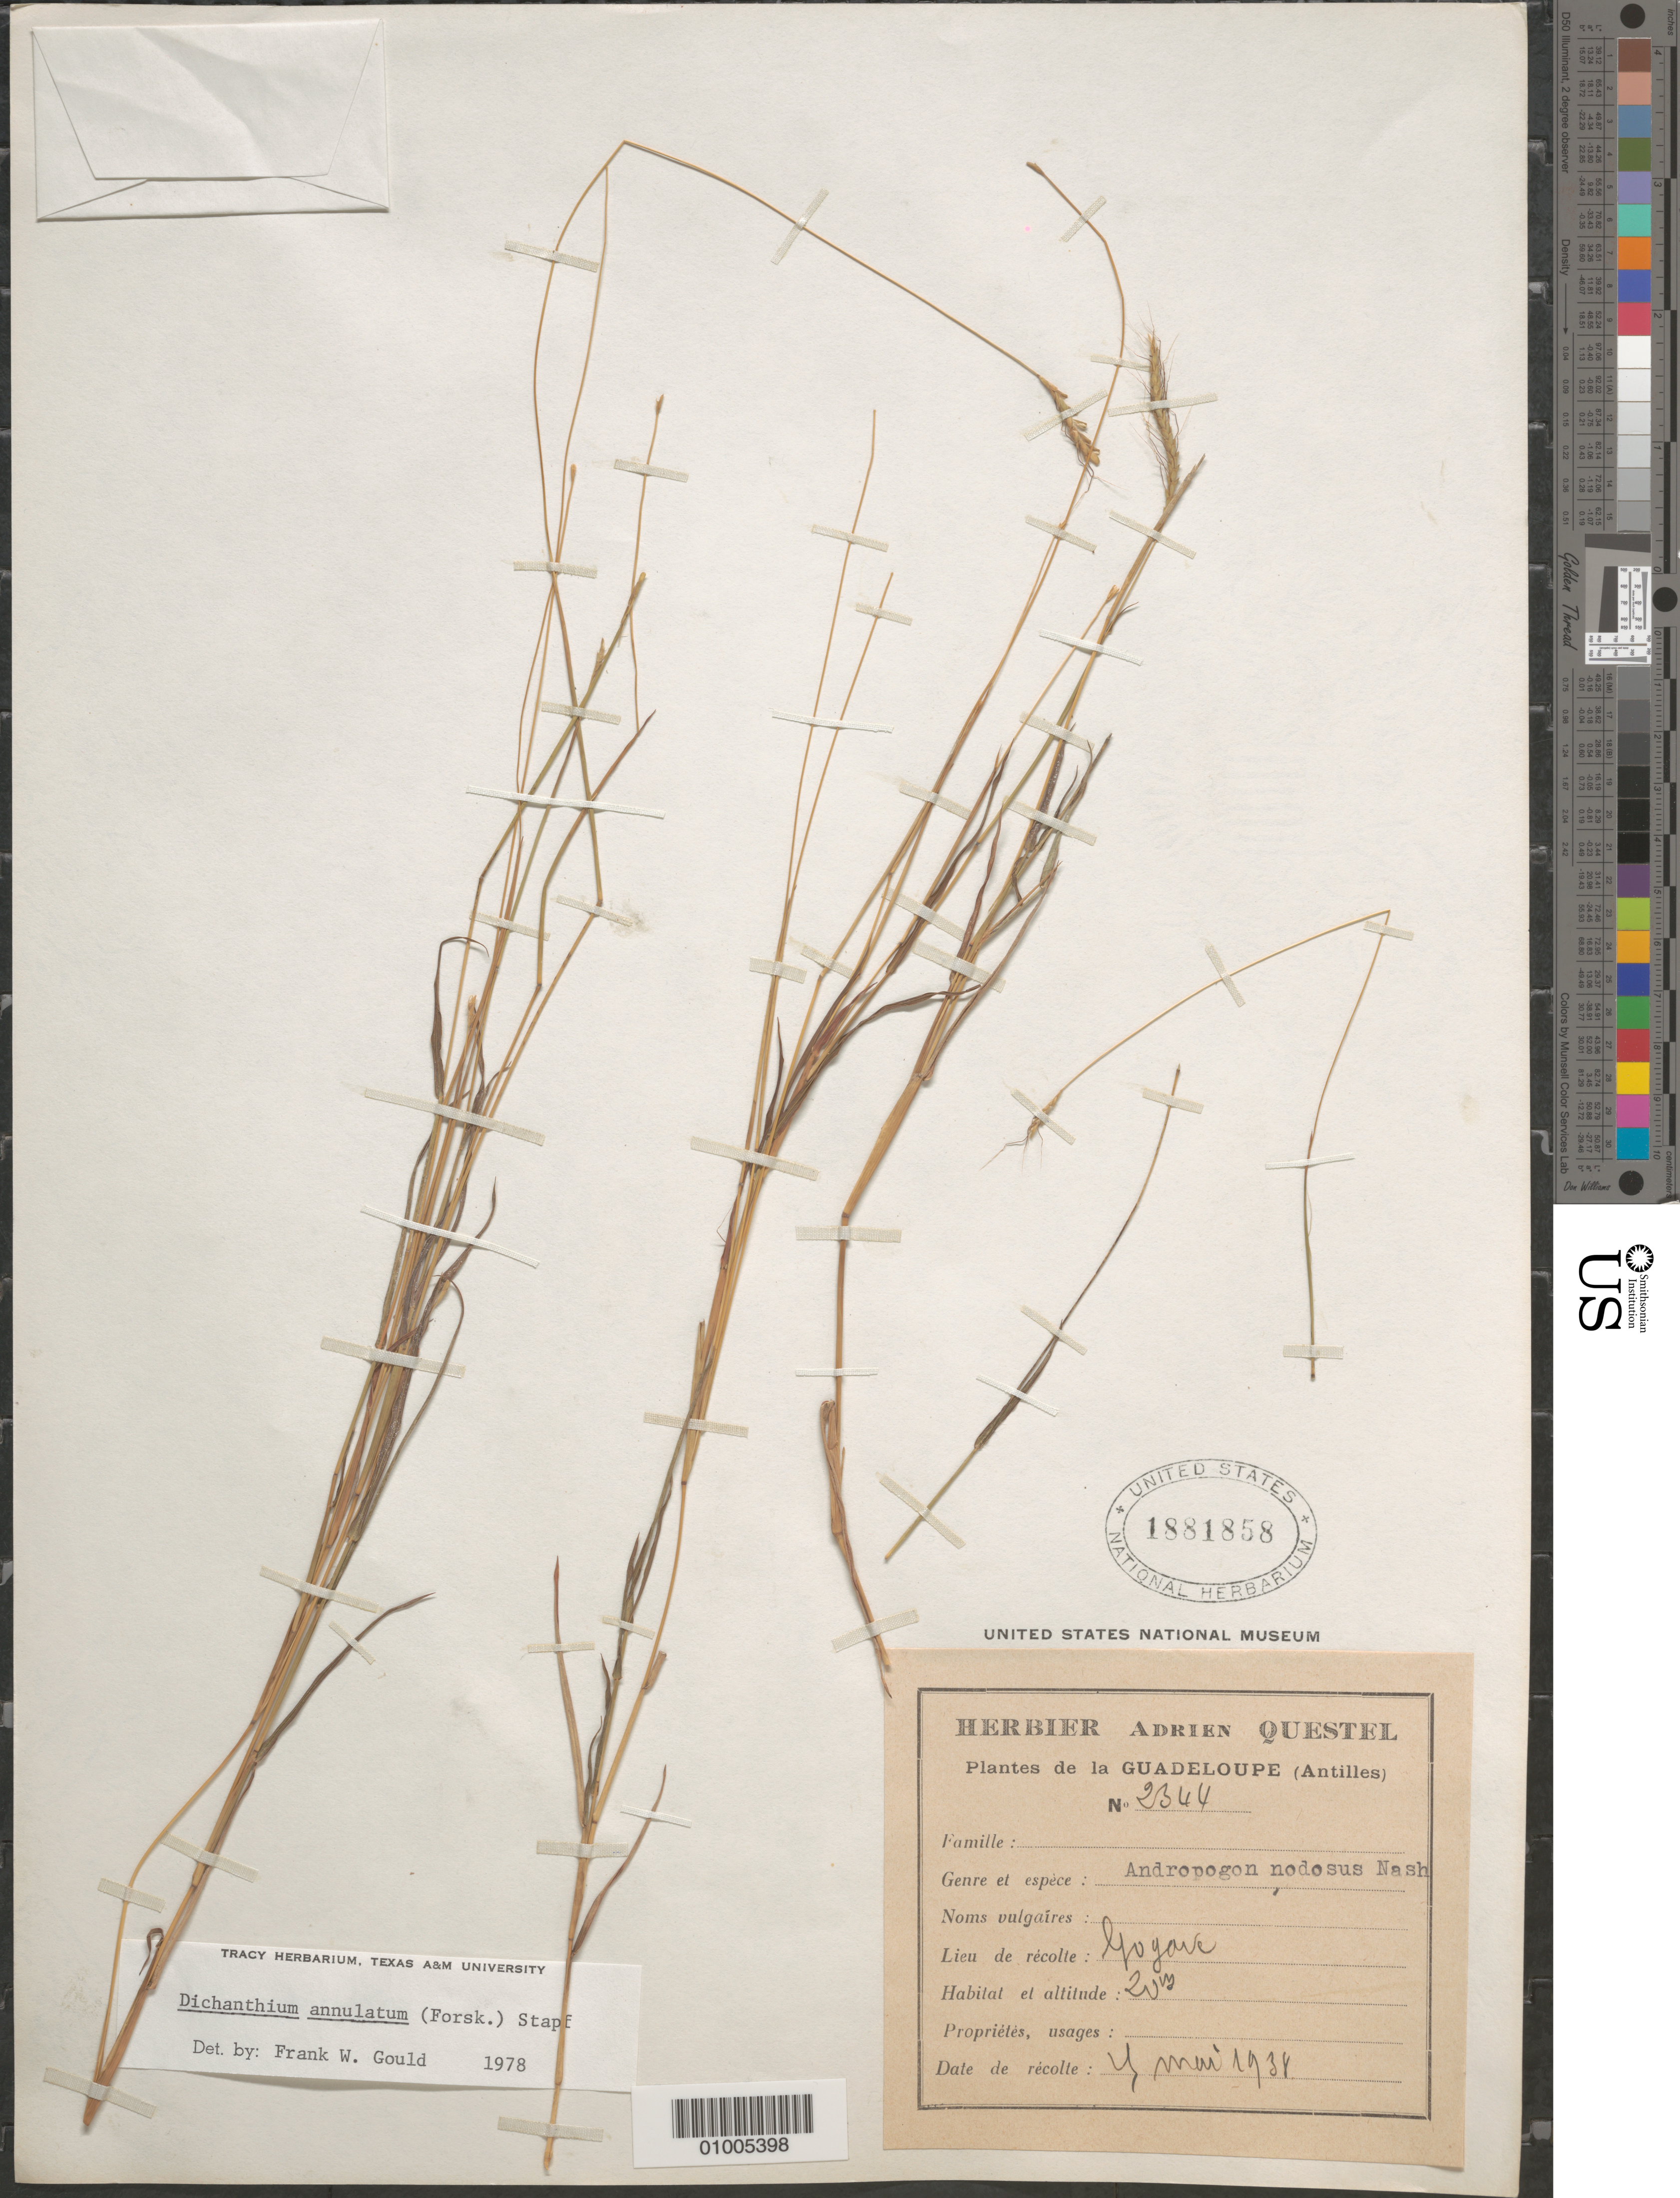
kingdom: Plantae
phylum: Tracheophyta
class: Liliopsida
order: Poales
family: Poaceae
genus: Dichanthium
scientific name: Dichanthium annulatum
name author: (Forssk.) Stapf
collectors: A. Questel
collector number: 2344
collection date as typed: Mar 1938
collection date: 1938-03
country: Guadeloupe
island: Basse Terre [Guadeloupe]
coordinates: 0 N, 0 E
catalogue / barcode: US 1881858